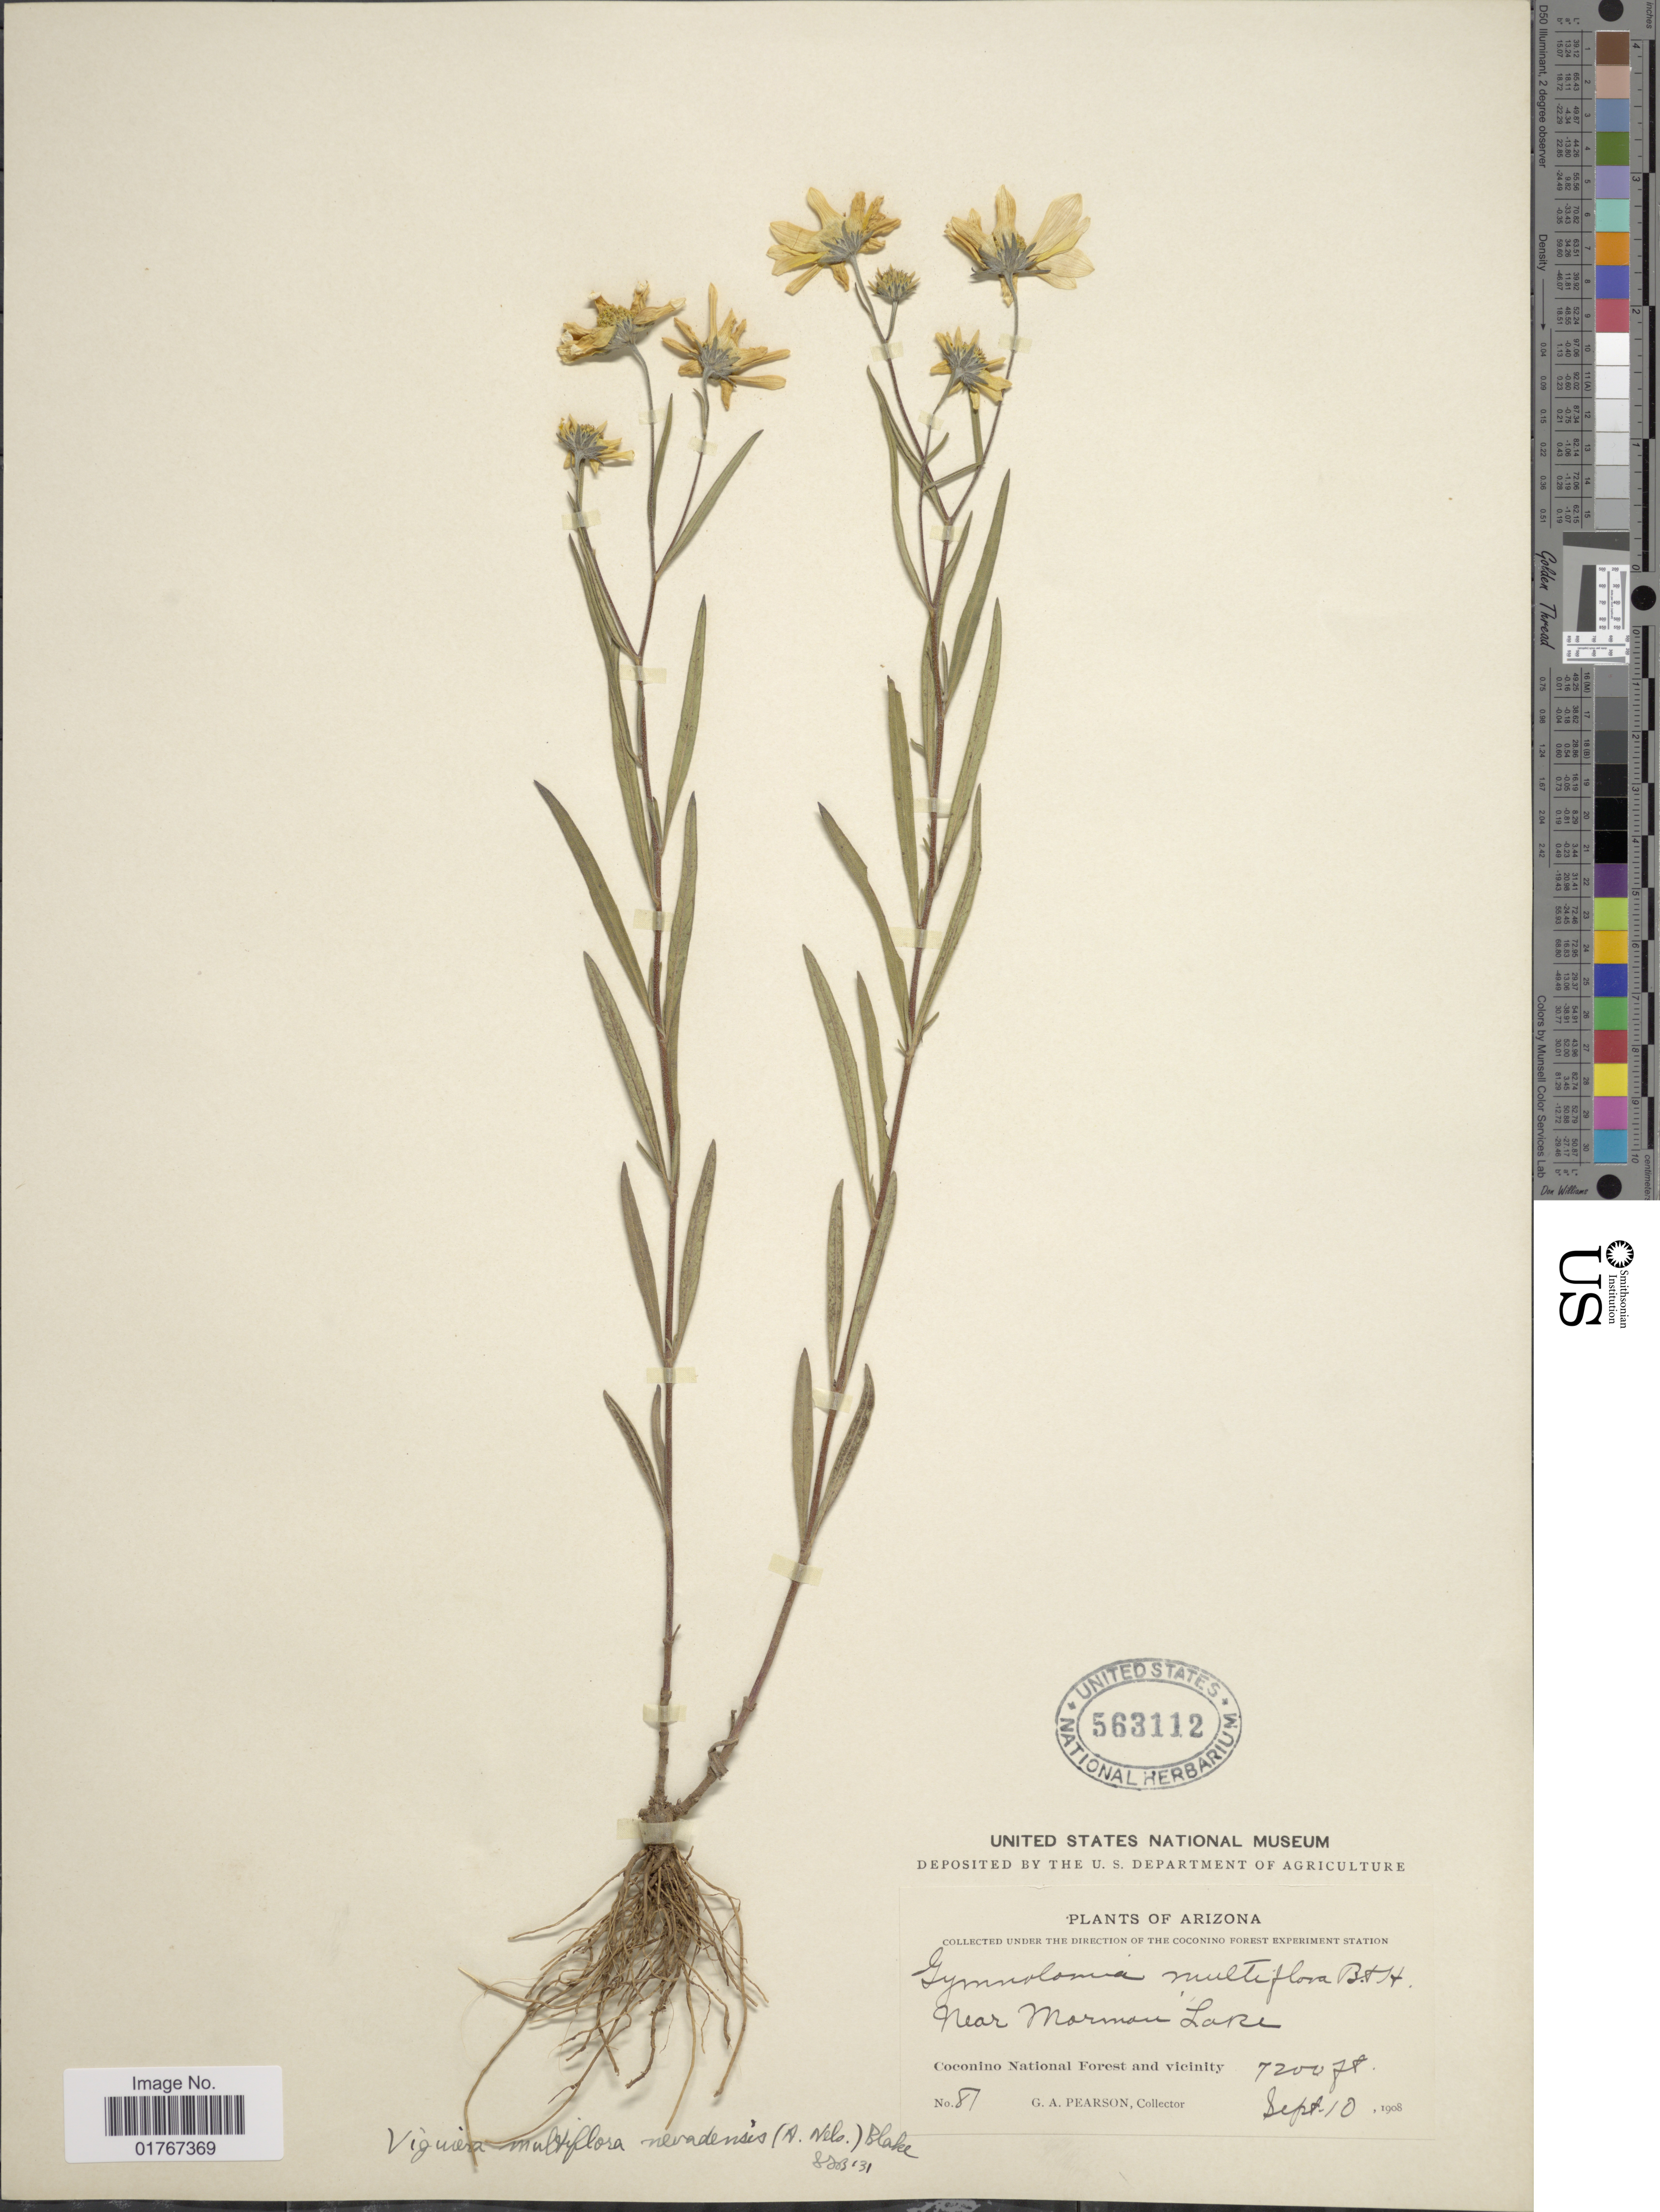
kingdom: Plantae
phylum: Tracheophyta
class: Magnoliopsida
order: Asterales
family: Asteraceae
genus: Heliomeris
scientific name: Heliomeris multiflora var. nevadensis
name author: (A. Nelson) Blake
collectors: G. A. Pearson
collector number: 81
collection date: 1908-09-10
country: United States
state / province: Arizona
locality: Near Mormon Lake, Coconino National Forest and vicinity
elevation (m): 2195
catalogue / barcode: US 563112